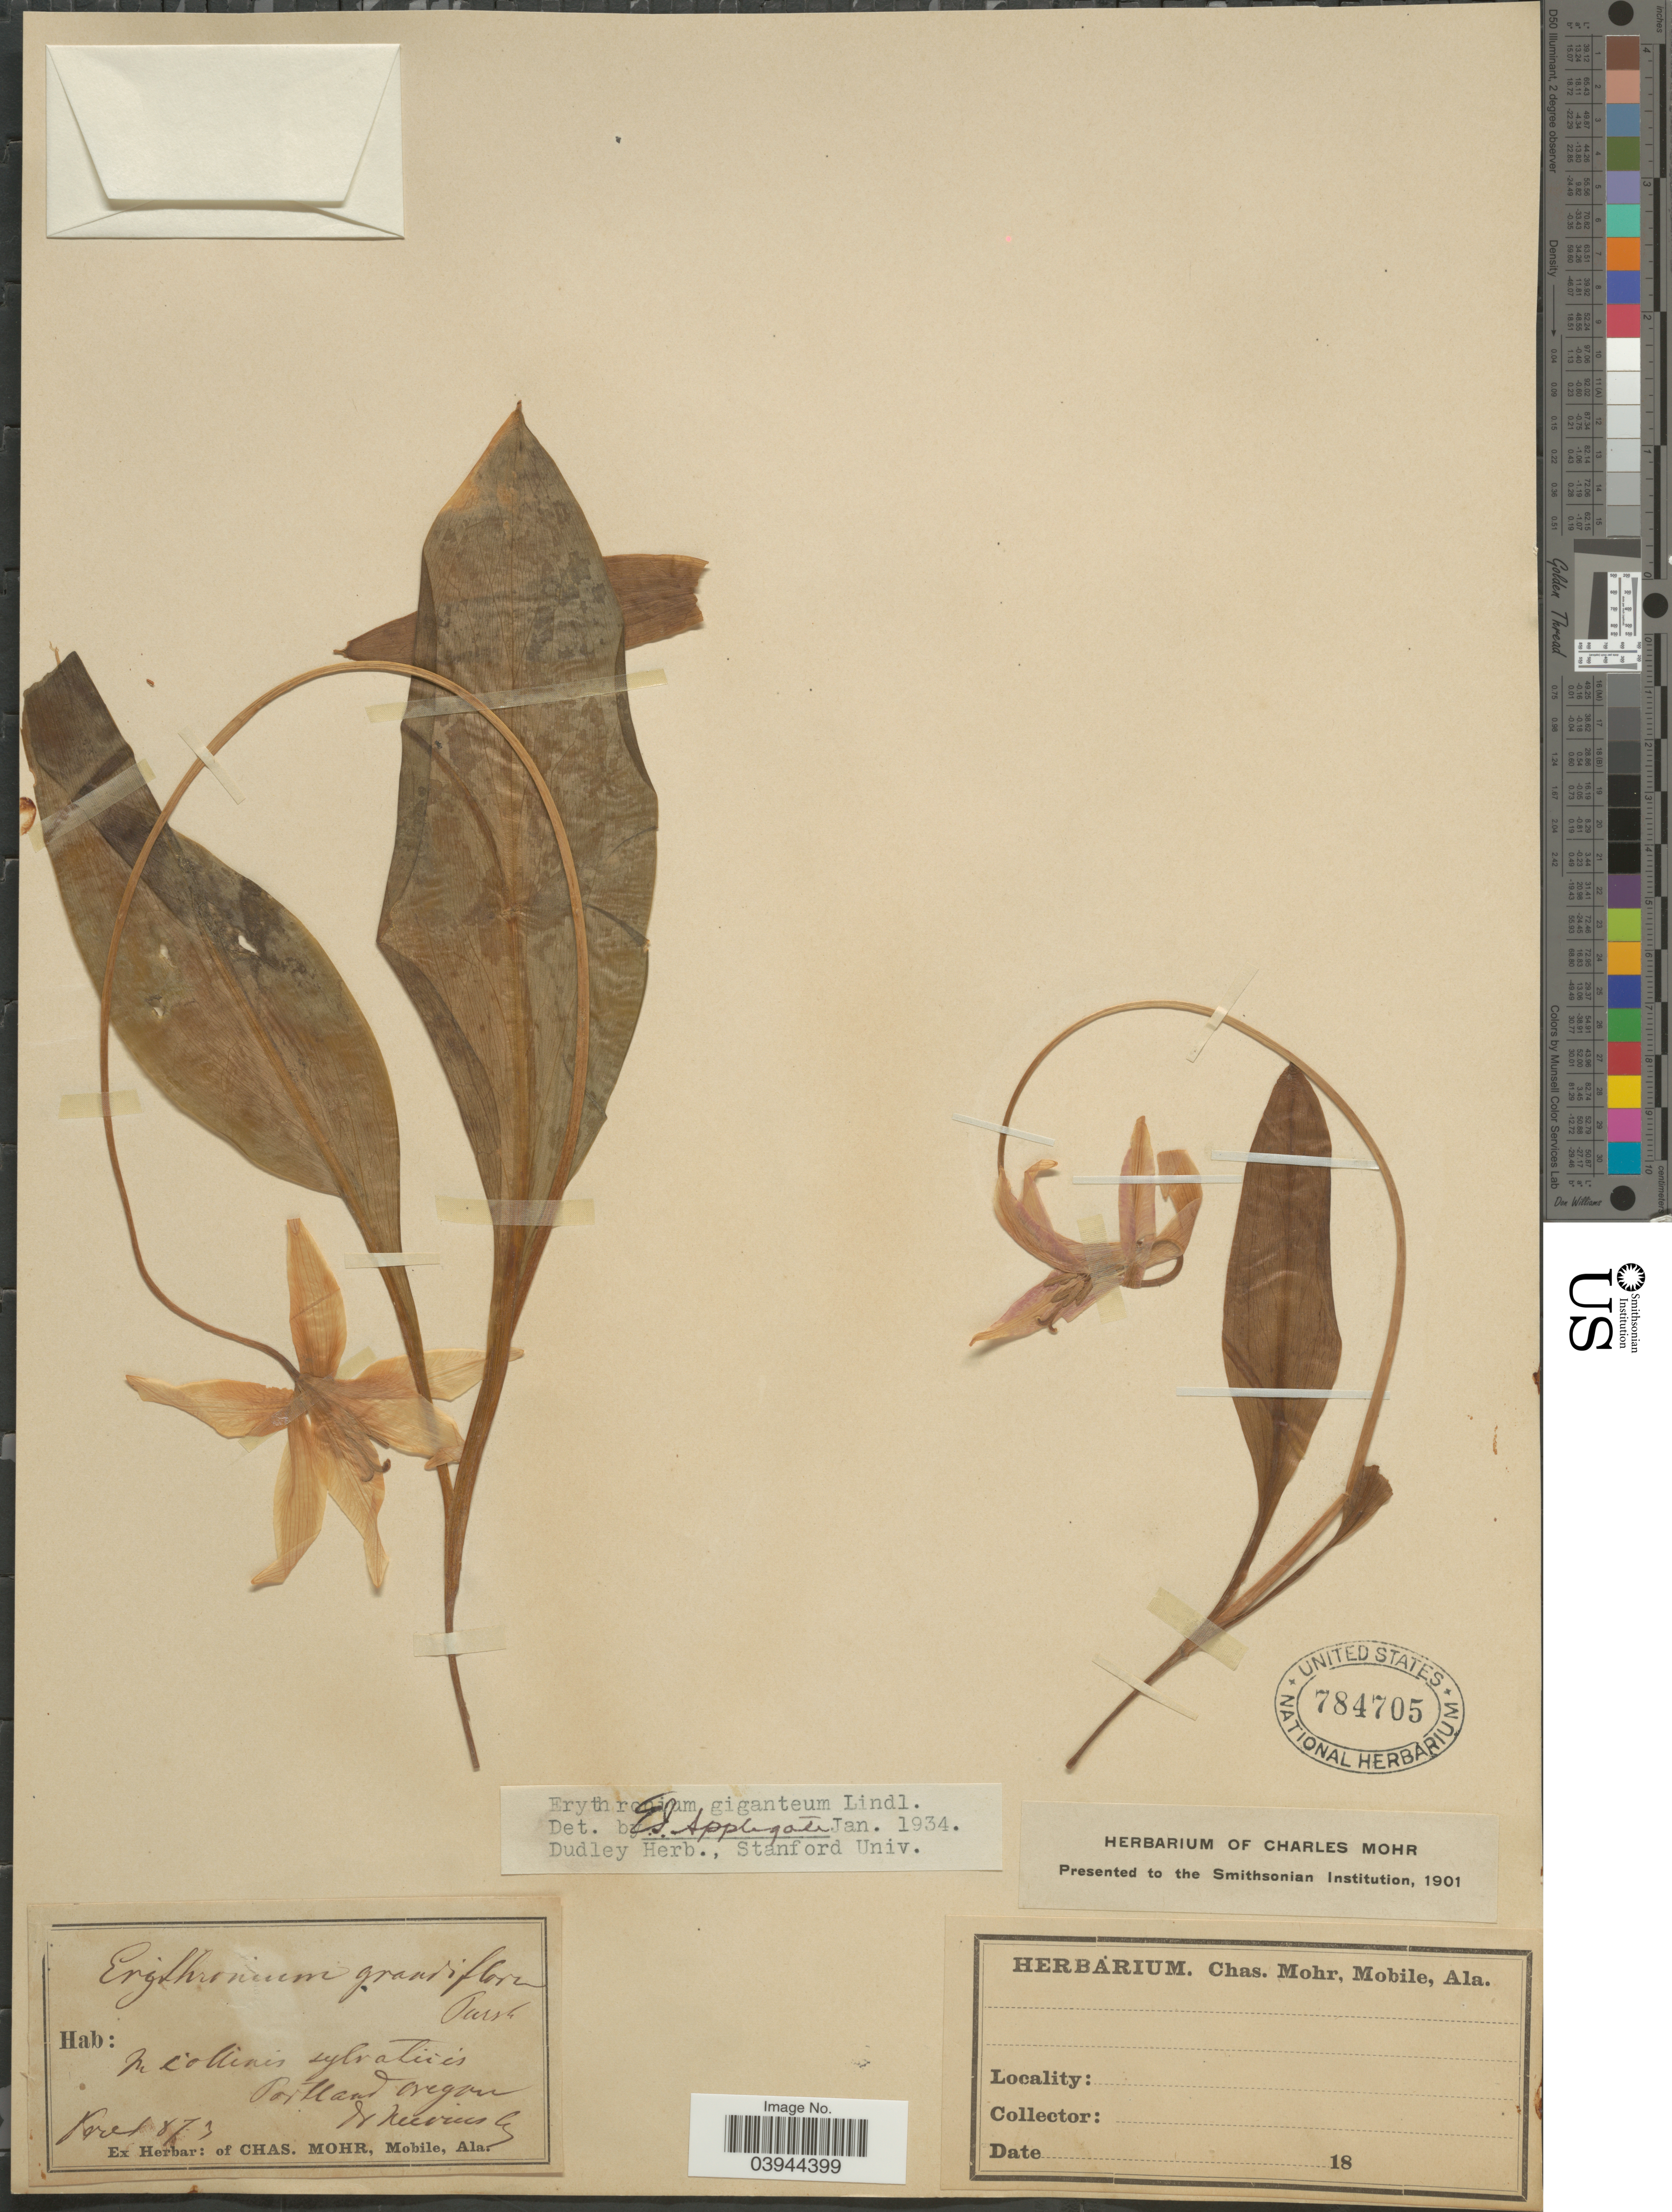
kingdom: Plantae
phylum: Tracheophyta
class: Liliopsida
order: Liliales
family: Liliaceae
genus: Erythronium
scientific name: Erythronium giganteum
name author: Lindl.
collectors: R. Nevius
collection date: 1873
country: United States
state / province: Oregon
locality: Portland.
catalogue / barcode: US 784705